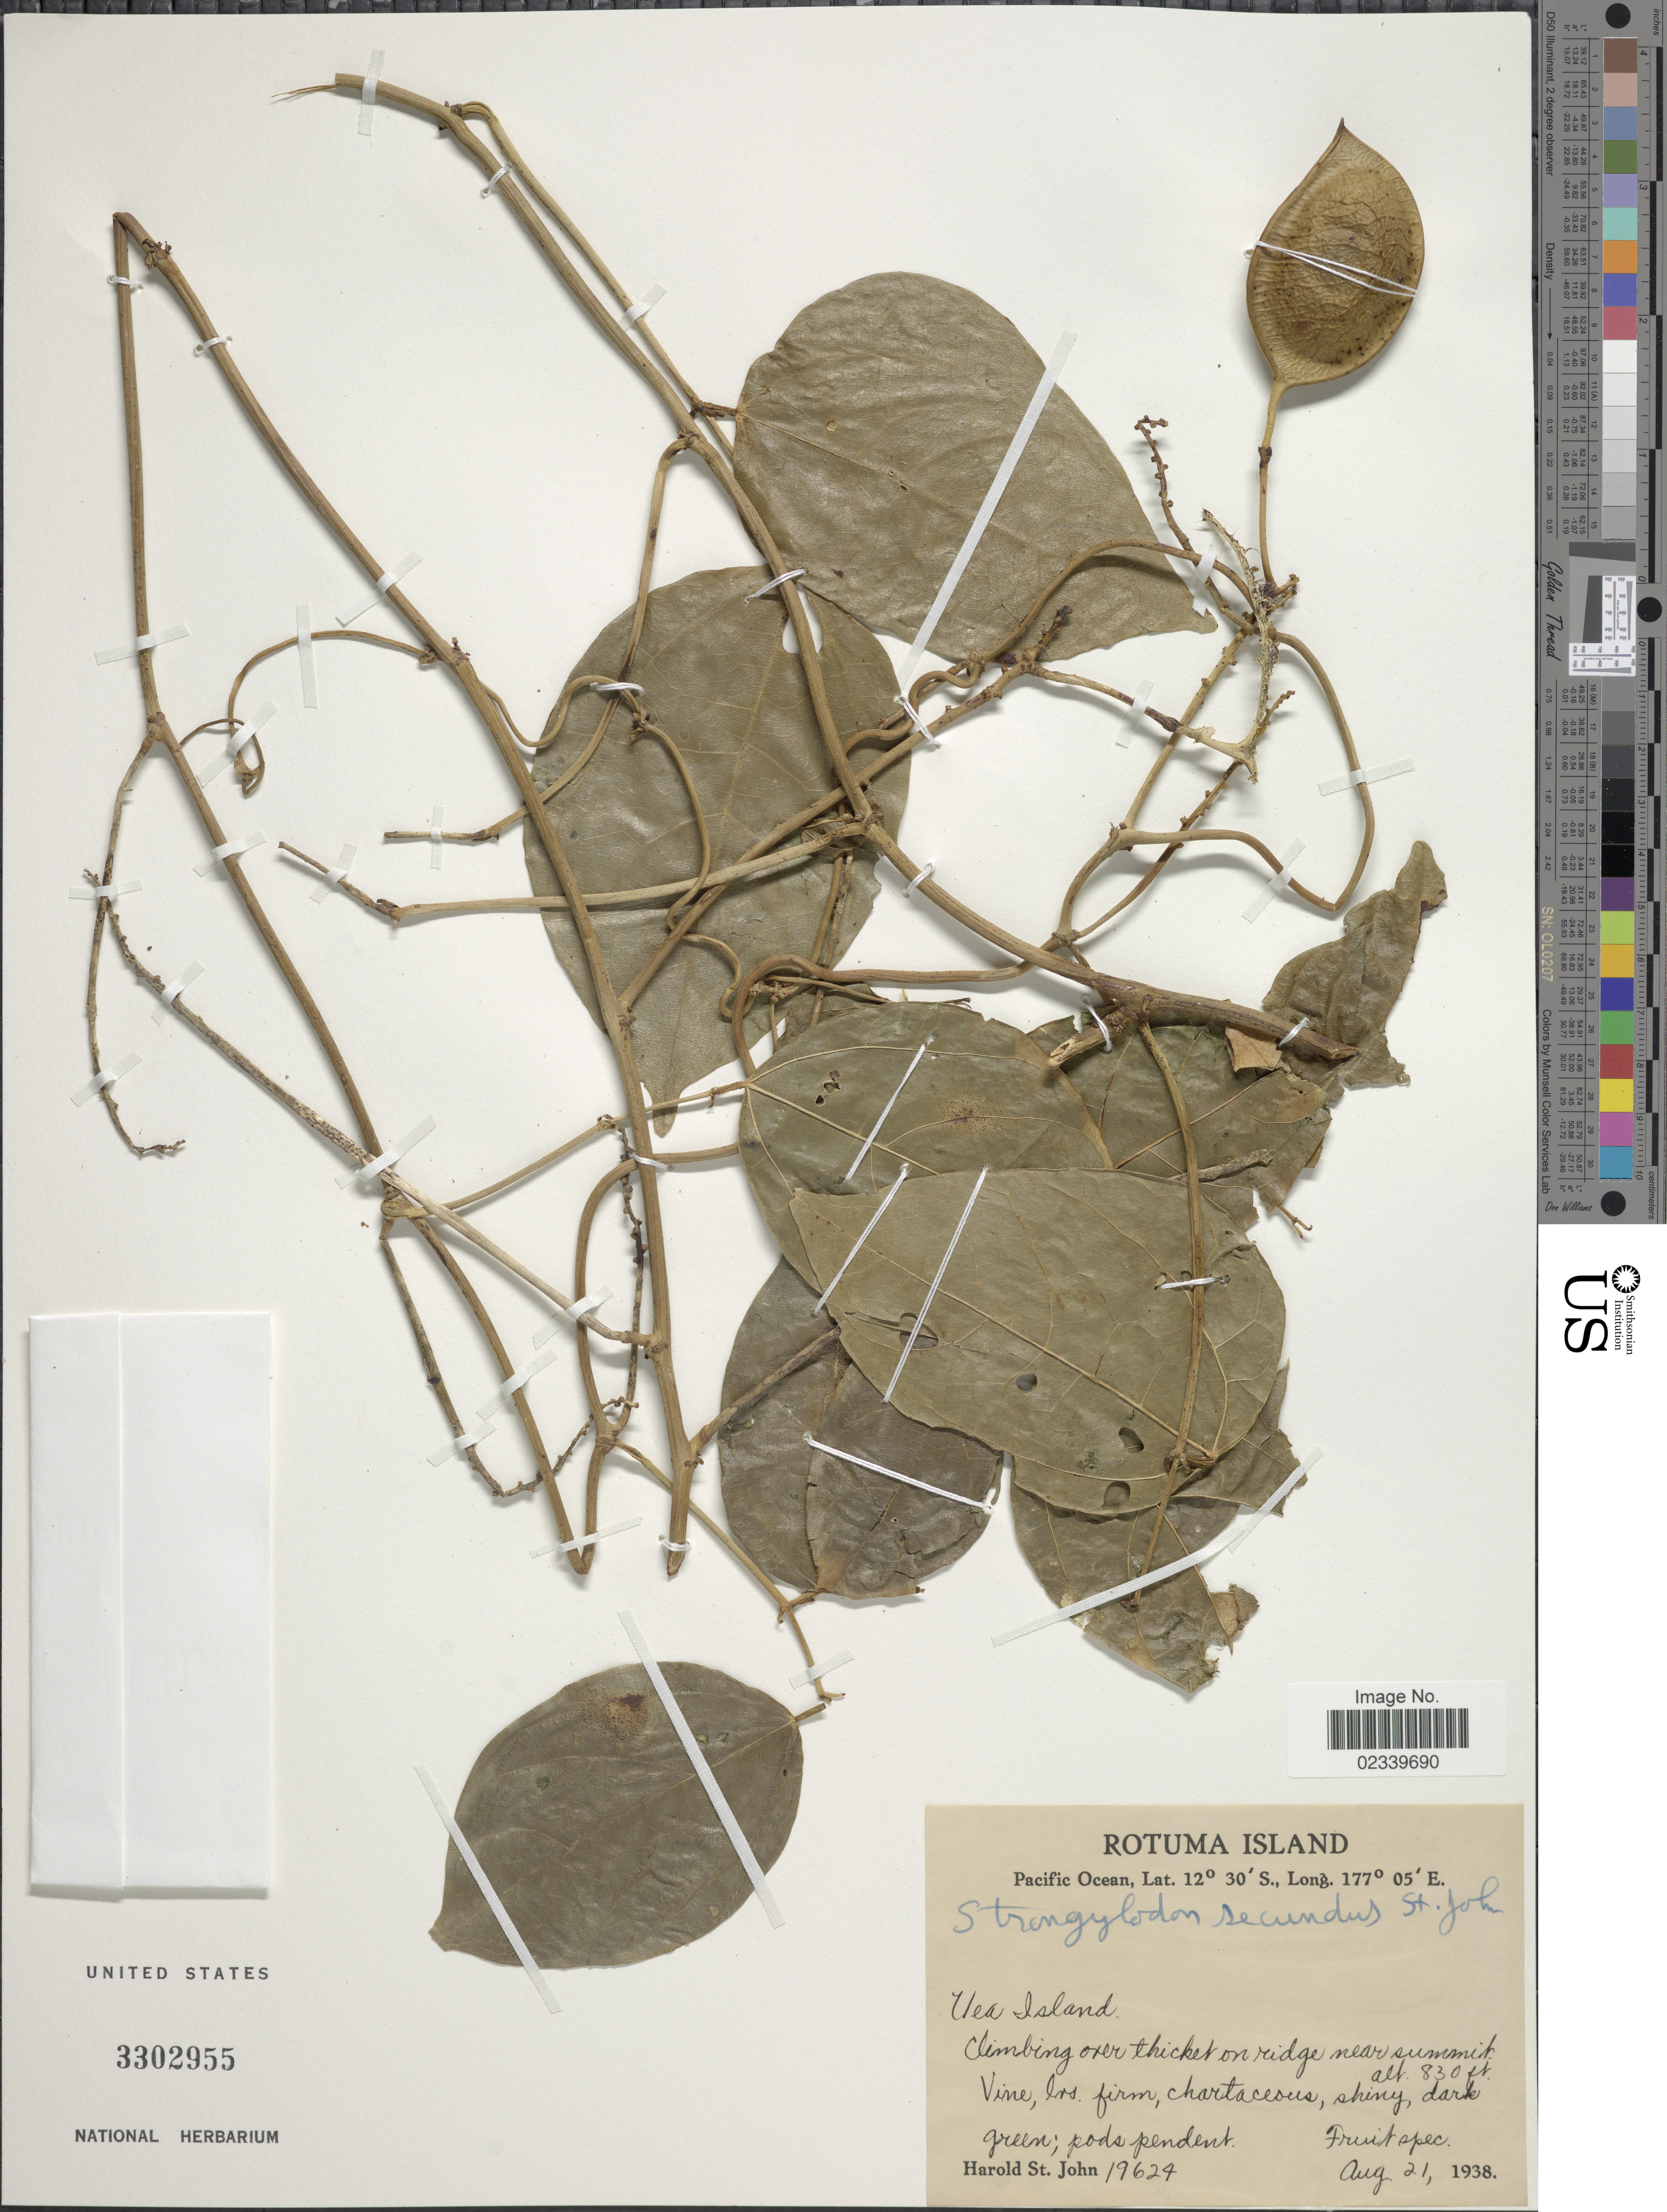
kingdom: Plantae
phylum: Tracheophyta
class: Magnoliopsida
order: Fabales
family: Fabaceae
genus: Strongylodon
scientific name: Strongylodon secundus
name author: H. St. John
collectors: H. St. John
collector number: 19624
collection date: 1938-08-21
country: Fiji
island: Uea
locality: Rotuma Group. Pacific Ocean. Uea Island. On ridge near summit.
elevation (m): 253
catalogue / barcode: US 3302955